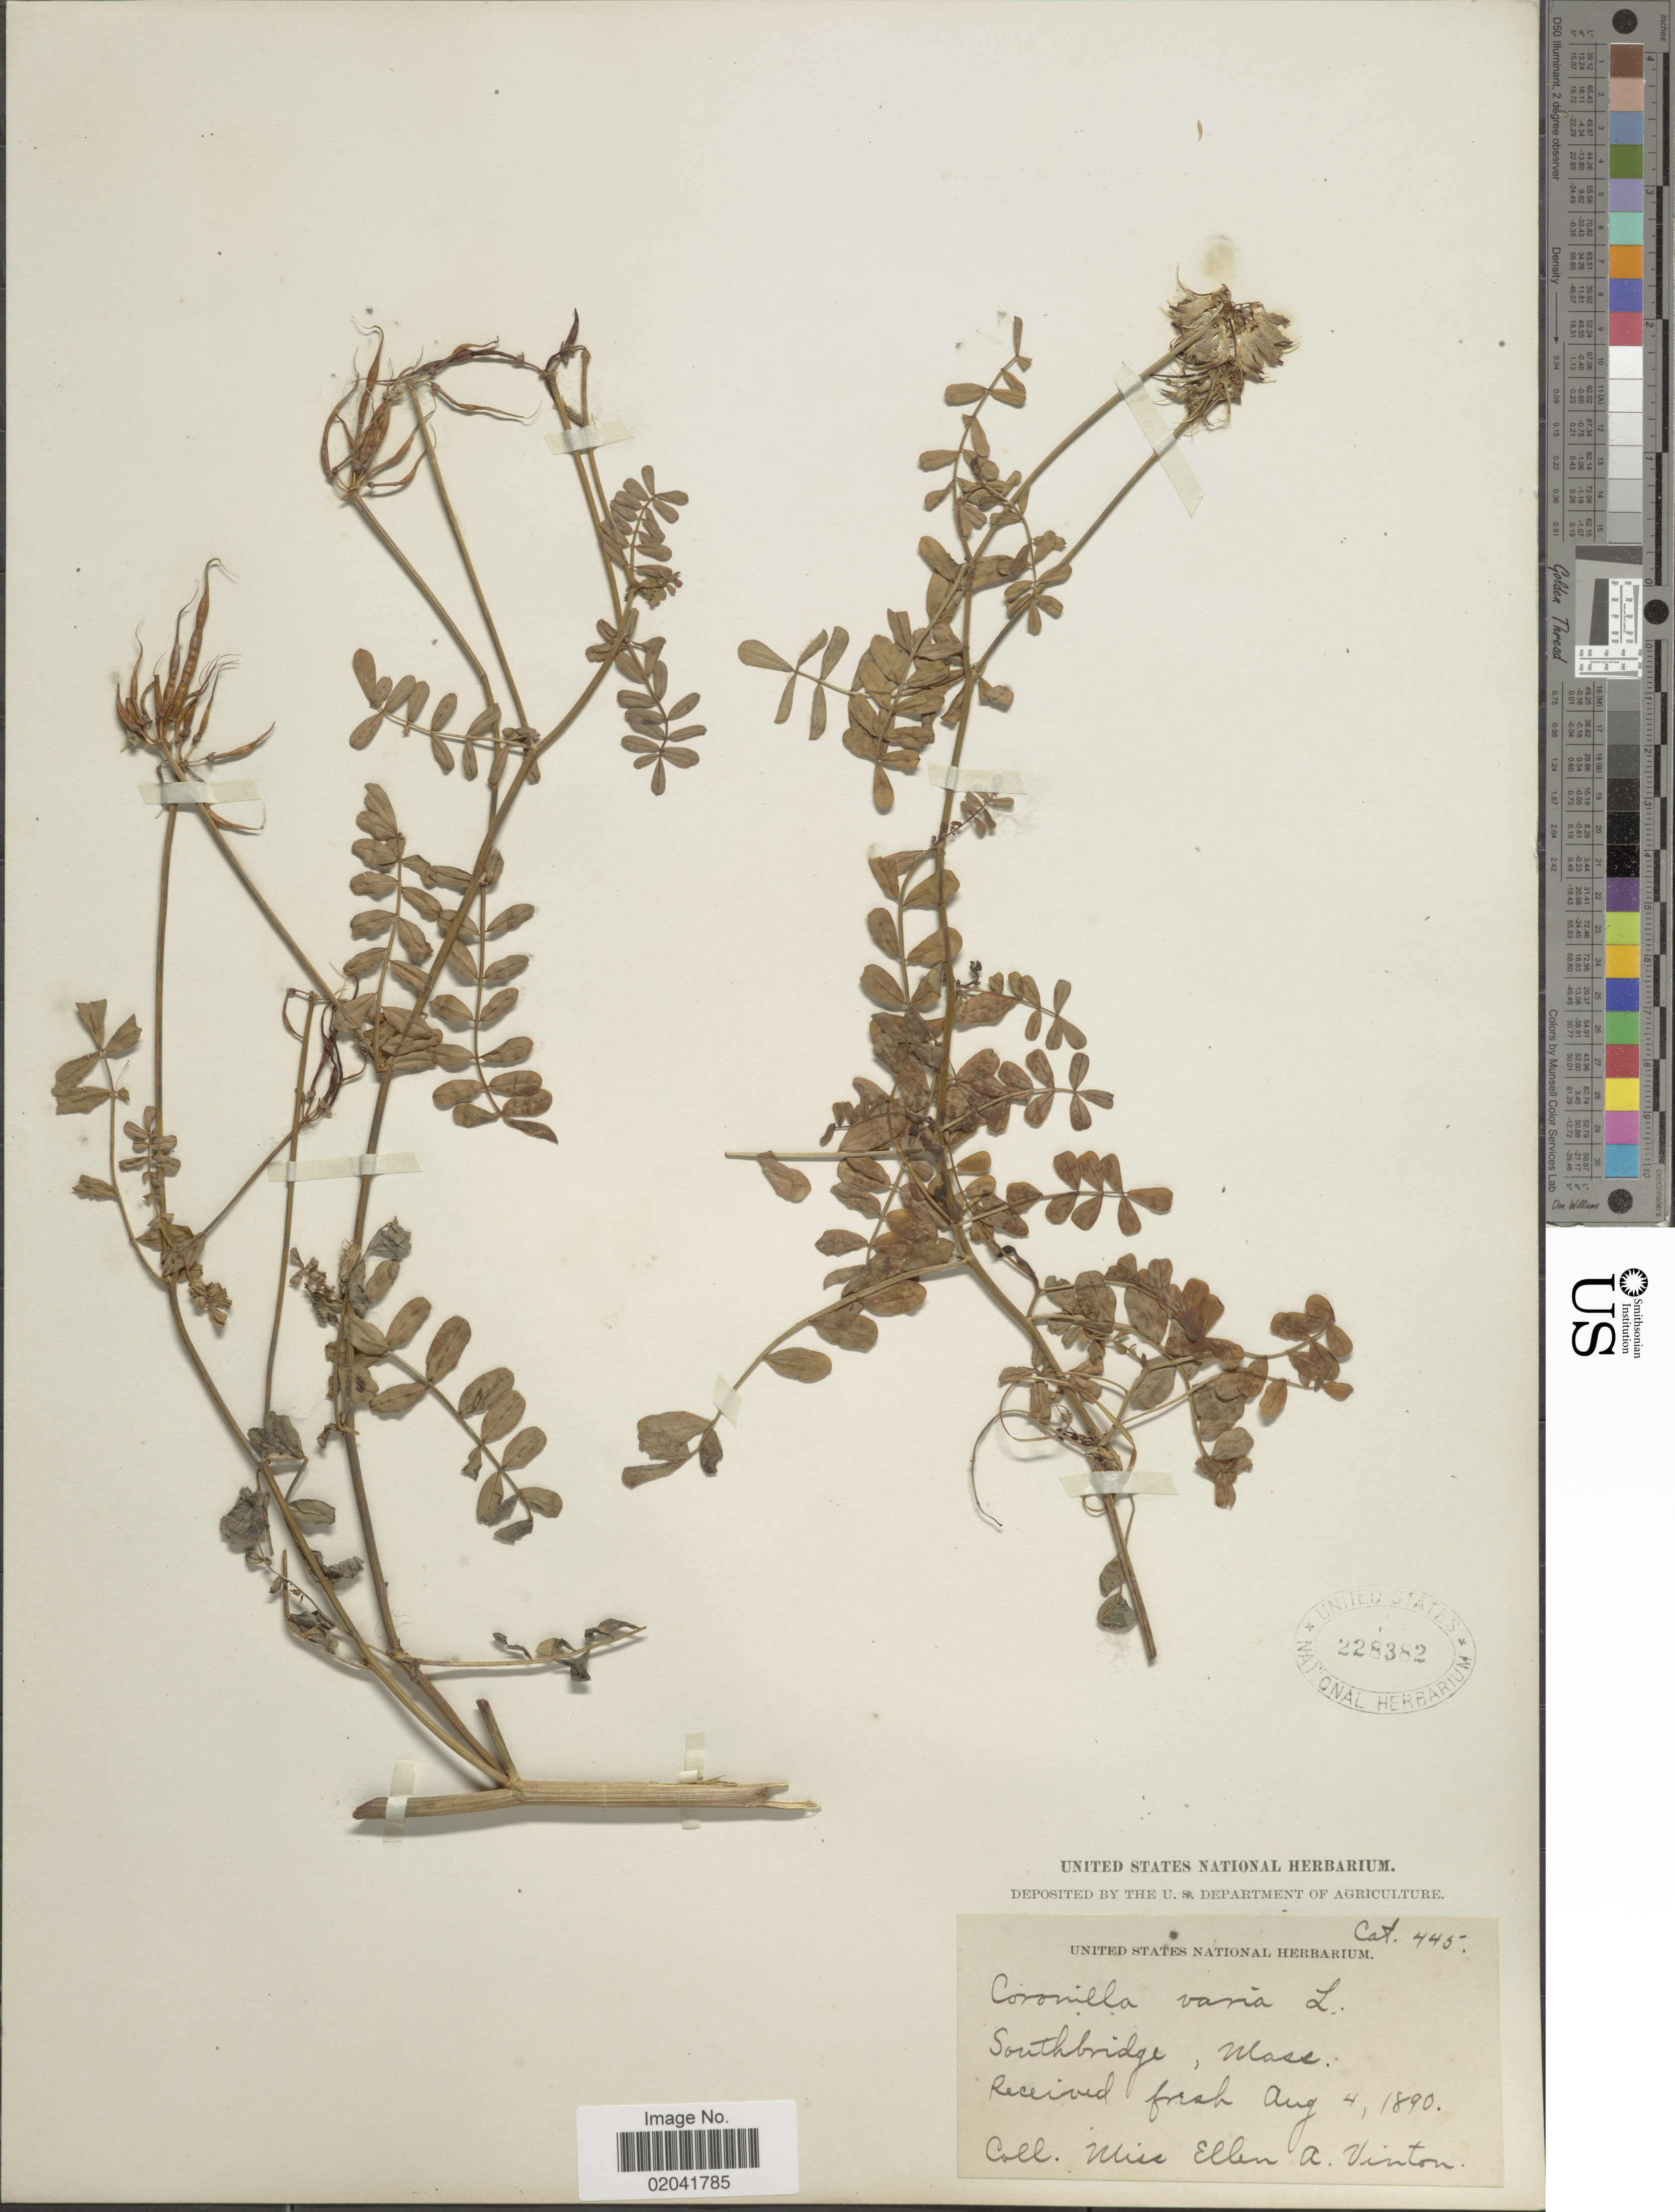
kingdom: Plantae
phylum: Tracheophyta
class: Magnoliopsida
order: Fabales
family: Fabaceae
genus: Coronilla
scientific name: Coronilla varia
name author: L.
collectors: E. Vinton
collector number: Cat. 445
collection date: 1890-08-04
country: United States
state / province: Massachusetts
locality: Southbridge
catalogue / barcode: US 228382